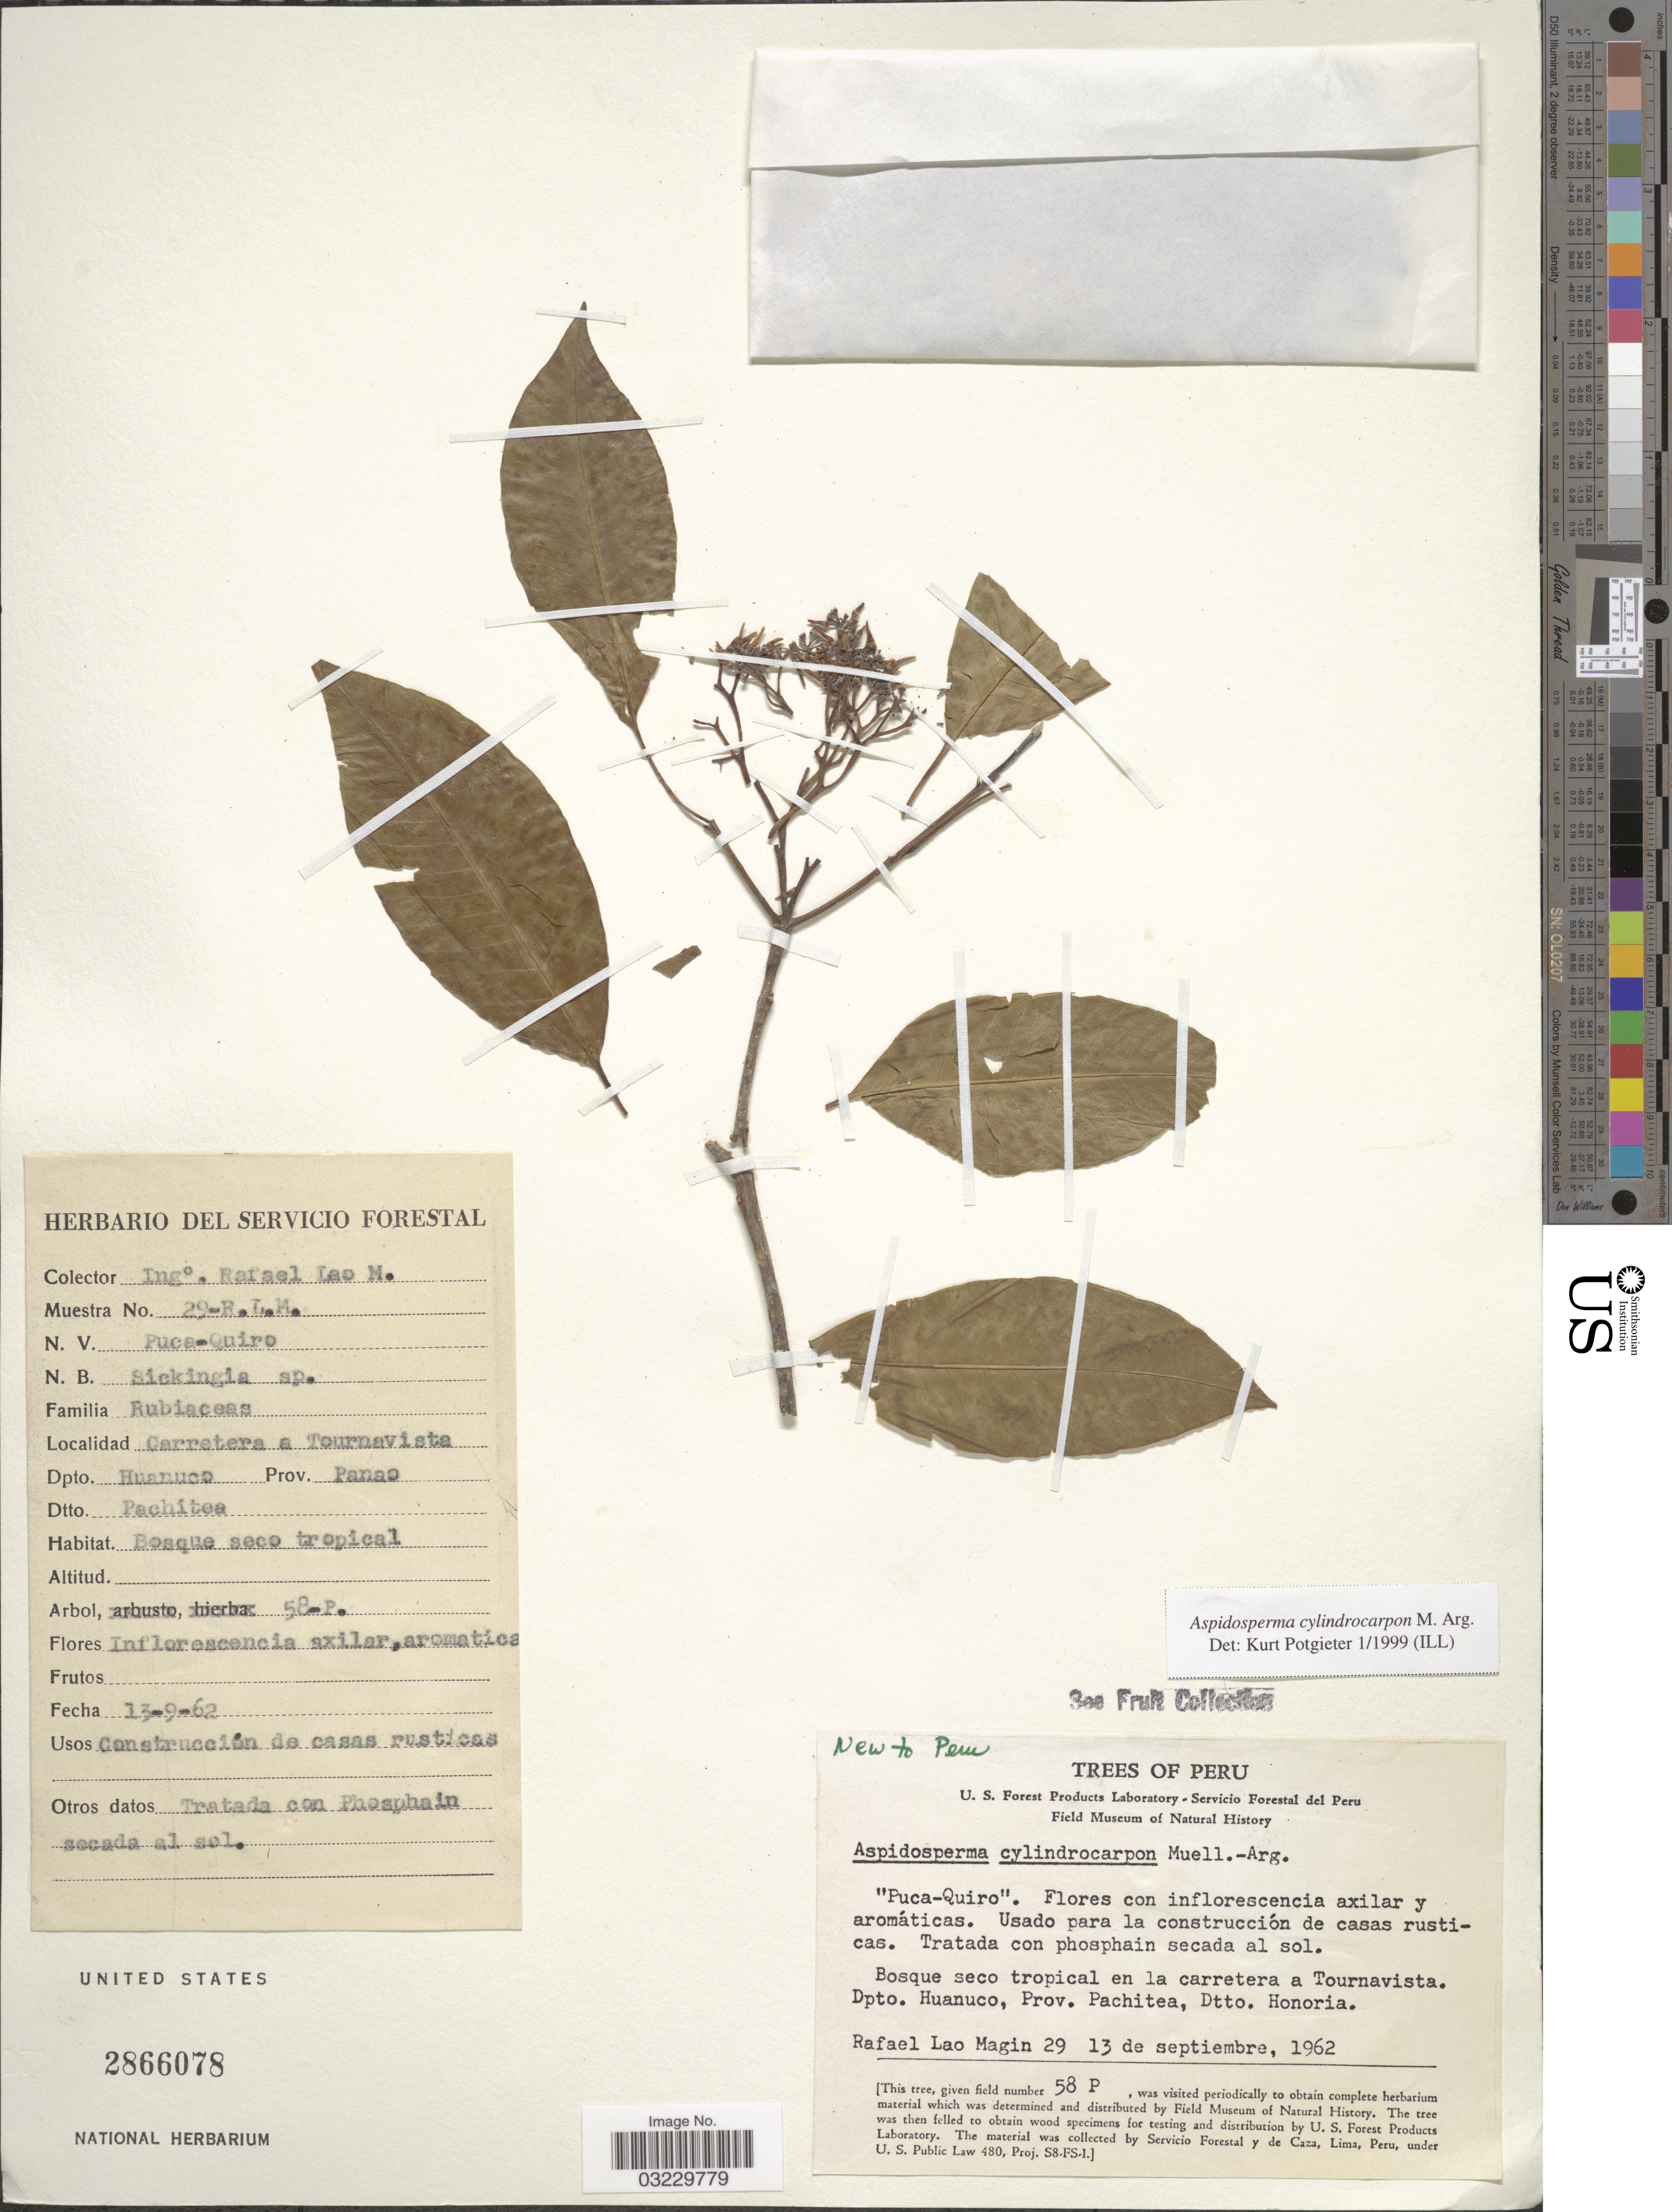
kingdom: Plantae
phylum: Tracheophyta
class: Magnoliopsida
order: Gentianales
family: Apocynaceae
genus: Aspidosperma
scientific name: Aspidosperma cylindrocarpon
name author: Müll. Arg.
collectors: R. L. Magin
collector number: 29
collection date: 1962-09-13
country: Peru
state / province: Huánuco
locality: Bosque seca tropicial en la carretera a Tournavista. Dpto. Huanuco, Prov. Pachitea, Dtto. Honoria. Prov. Panao, Dtto. Pachitea.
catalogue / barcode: US 2866078